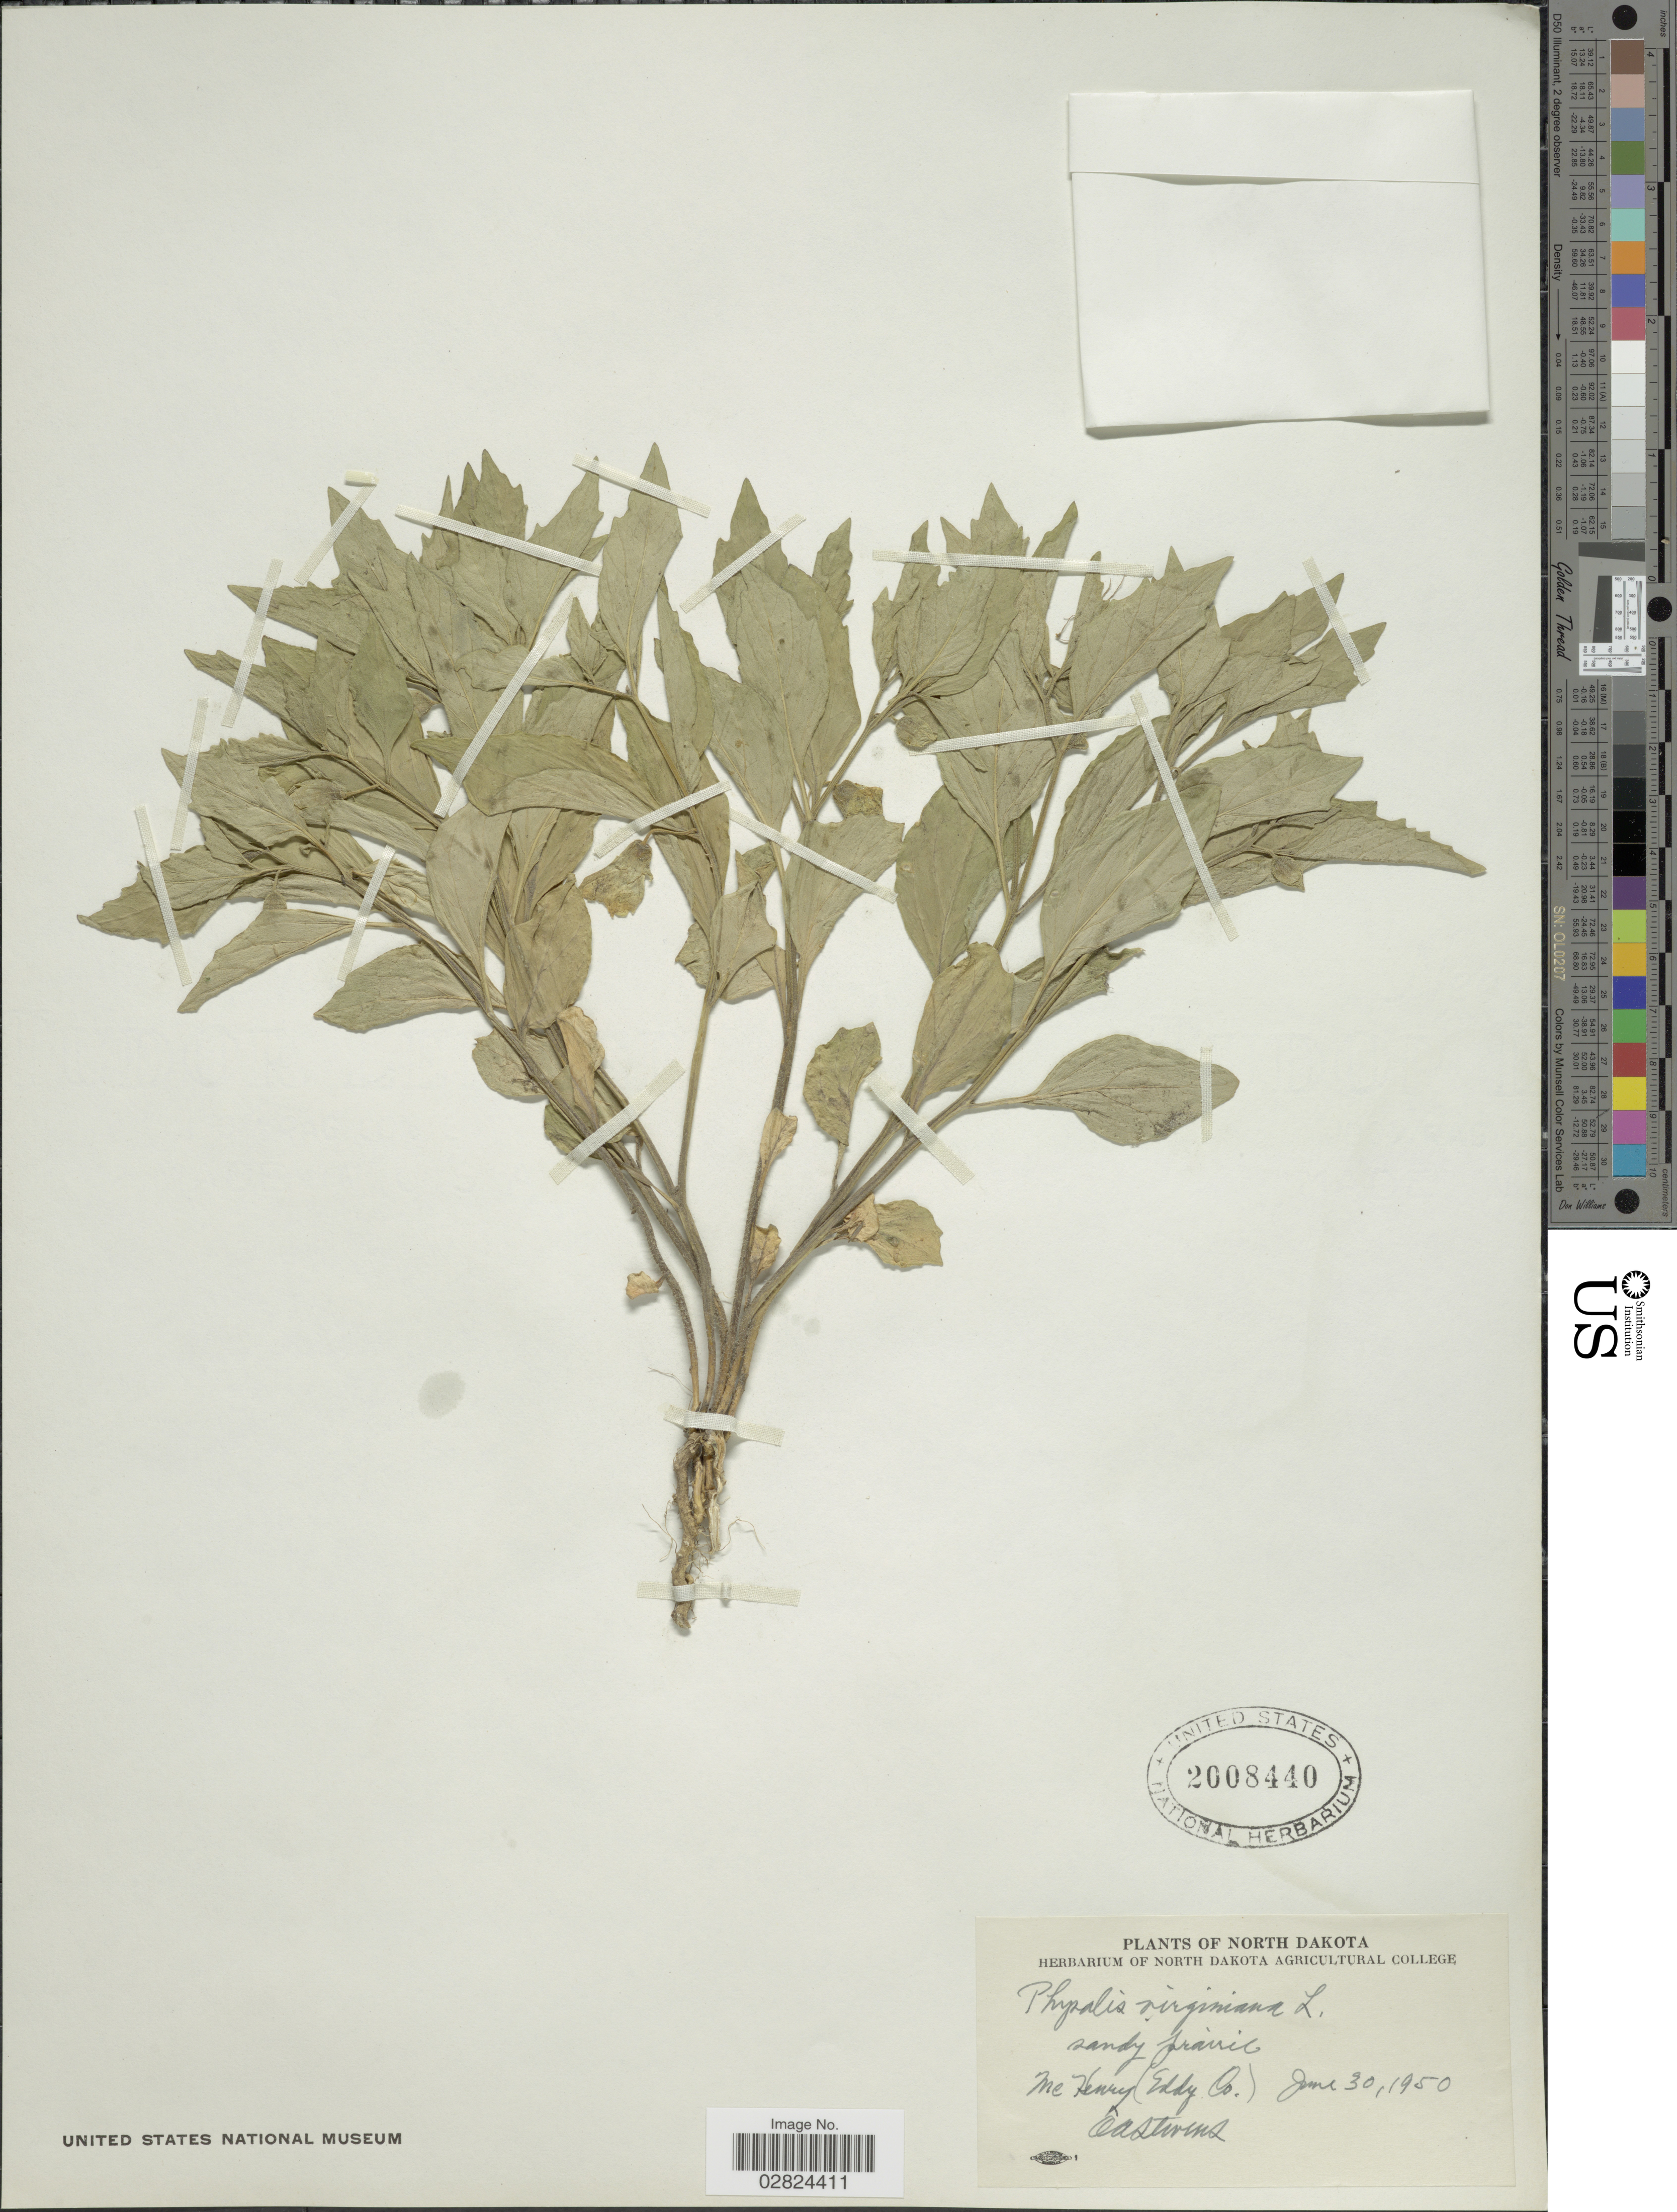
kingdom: Plantae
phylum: Tracheophyta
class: Magnoliopsida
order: Solanales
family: Solanaceae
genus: Physalis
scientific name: Physalis virginiana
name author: Mill.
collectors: O. A. Stevens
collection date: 1950-06-30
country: United States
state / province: North Dakota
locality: McHenry (Eddy Co.).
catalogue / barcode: US 2008440